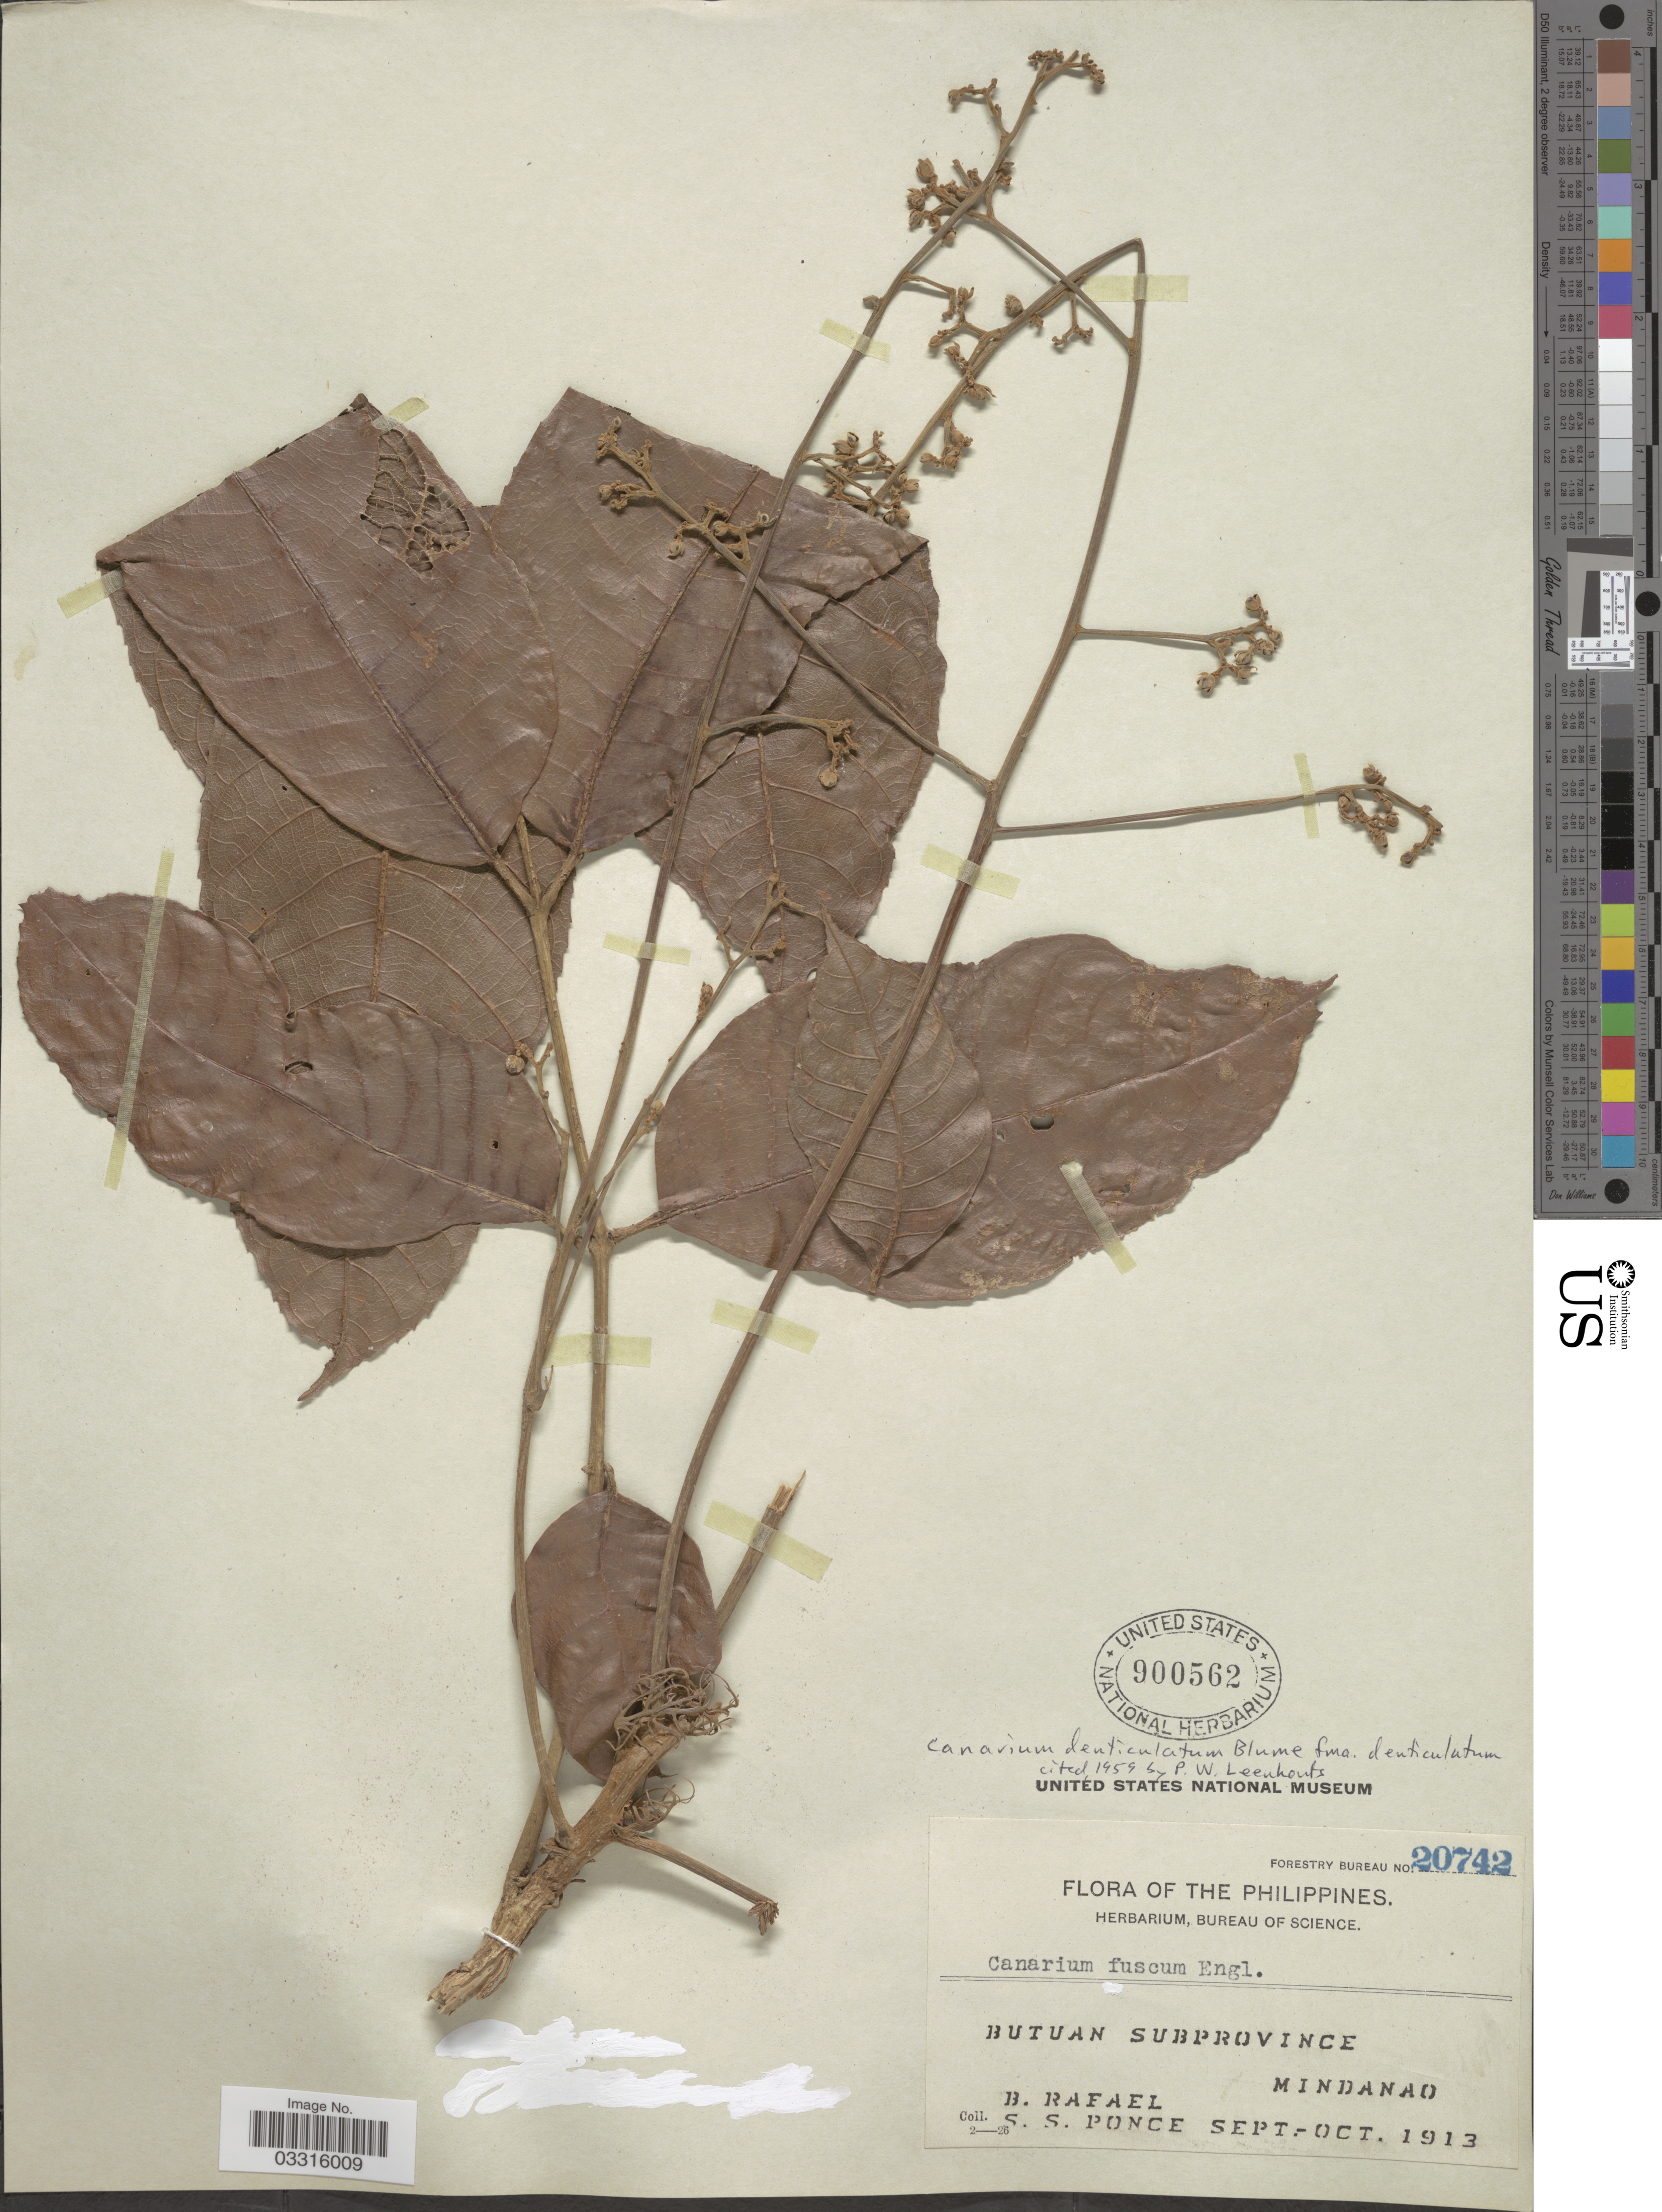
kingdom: Plantae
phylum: Tracheophyta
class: Magnoliopsida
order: Sapindales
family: Burseraceae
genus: Canarium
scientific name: Canarium denticulatum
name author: Blume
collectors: B. Rafael & S. Ponce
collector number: Forestry Bureau 20742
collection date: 1913-09/1913-10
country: Philippines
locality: Butuan Subprovince, Mindanao.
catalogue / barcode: US 900562